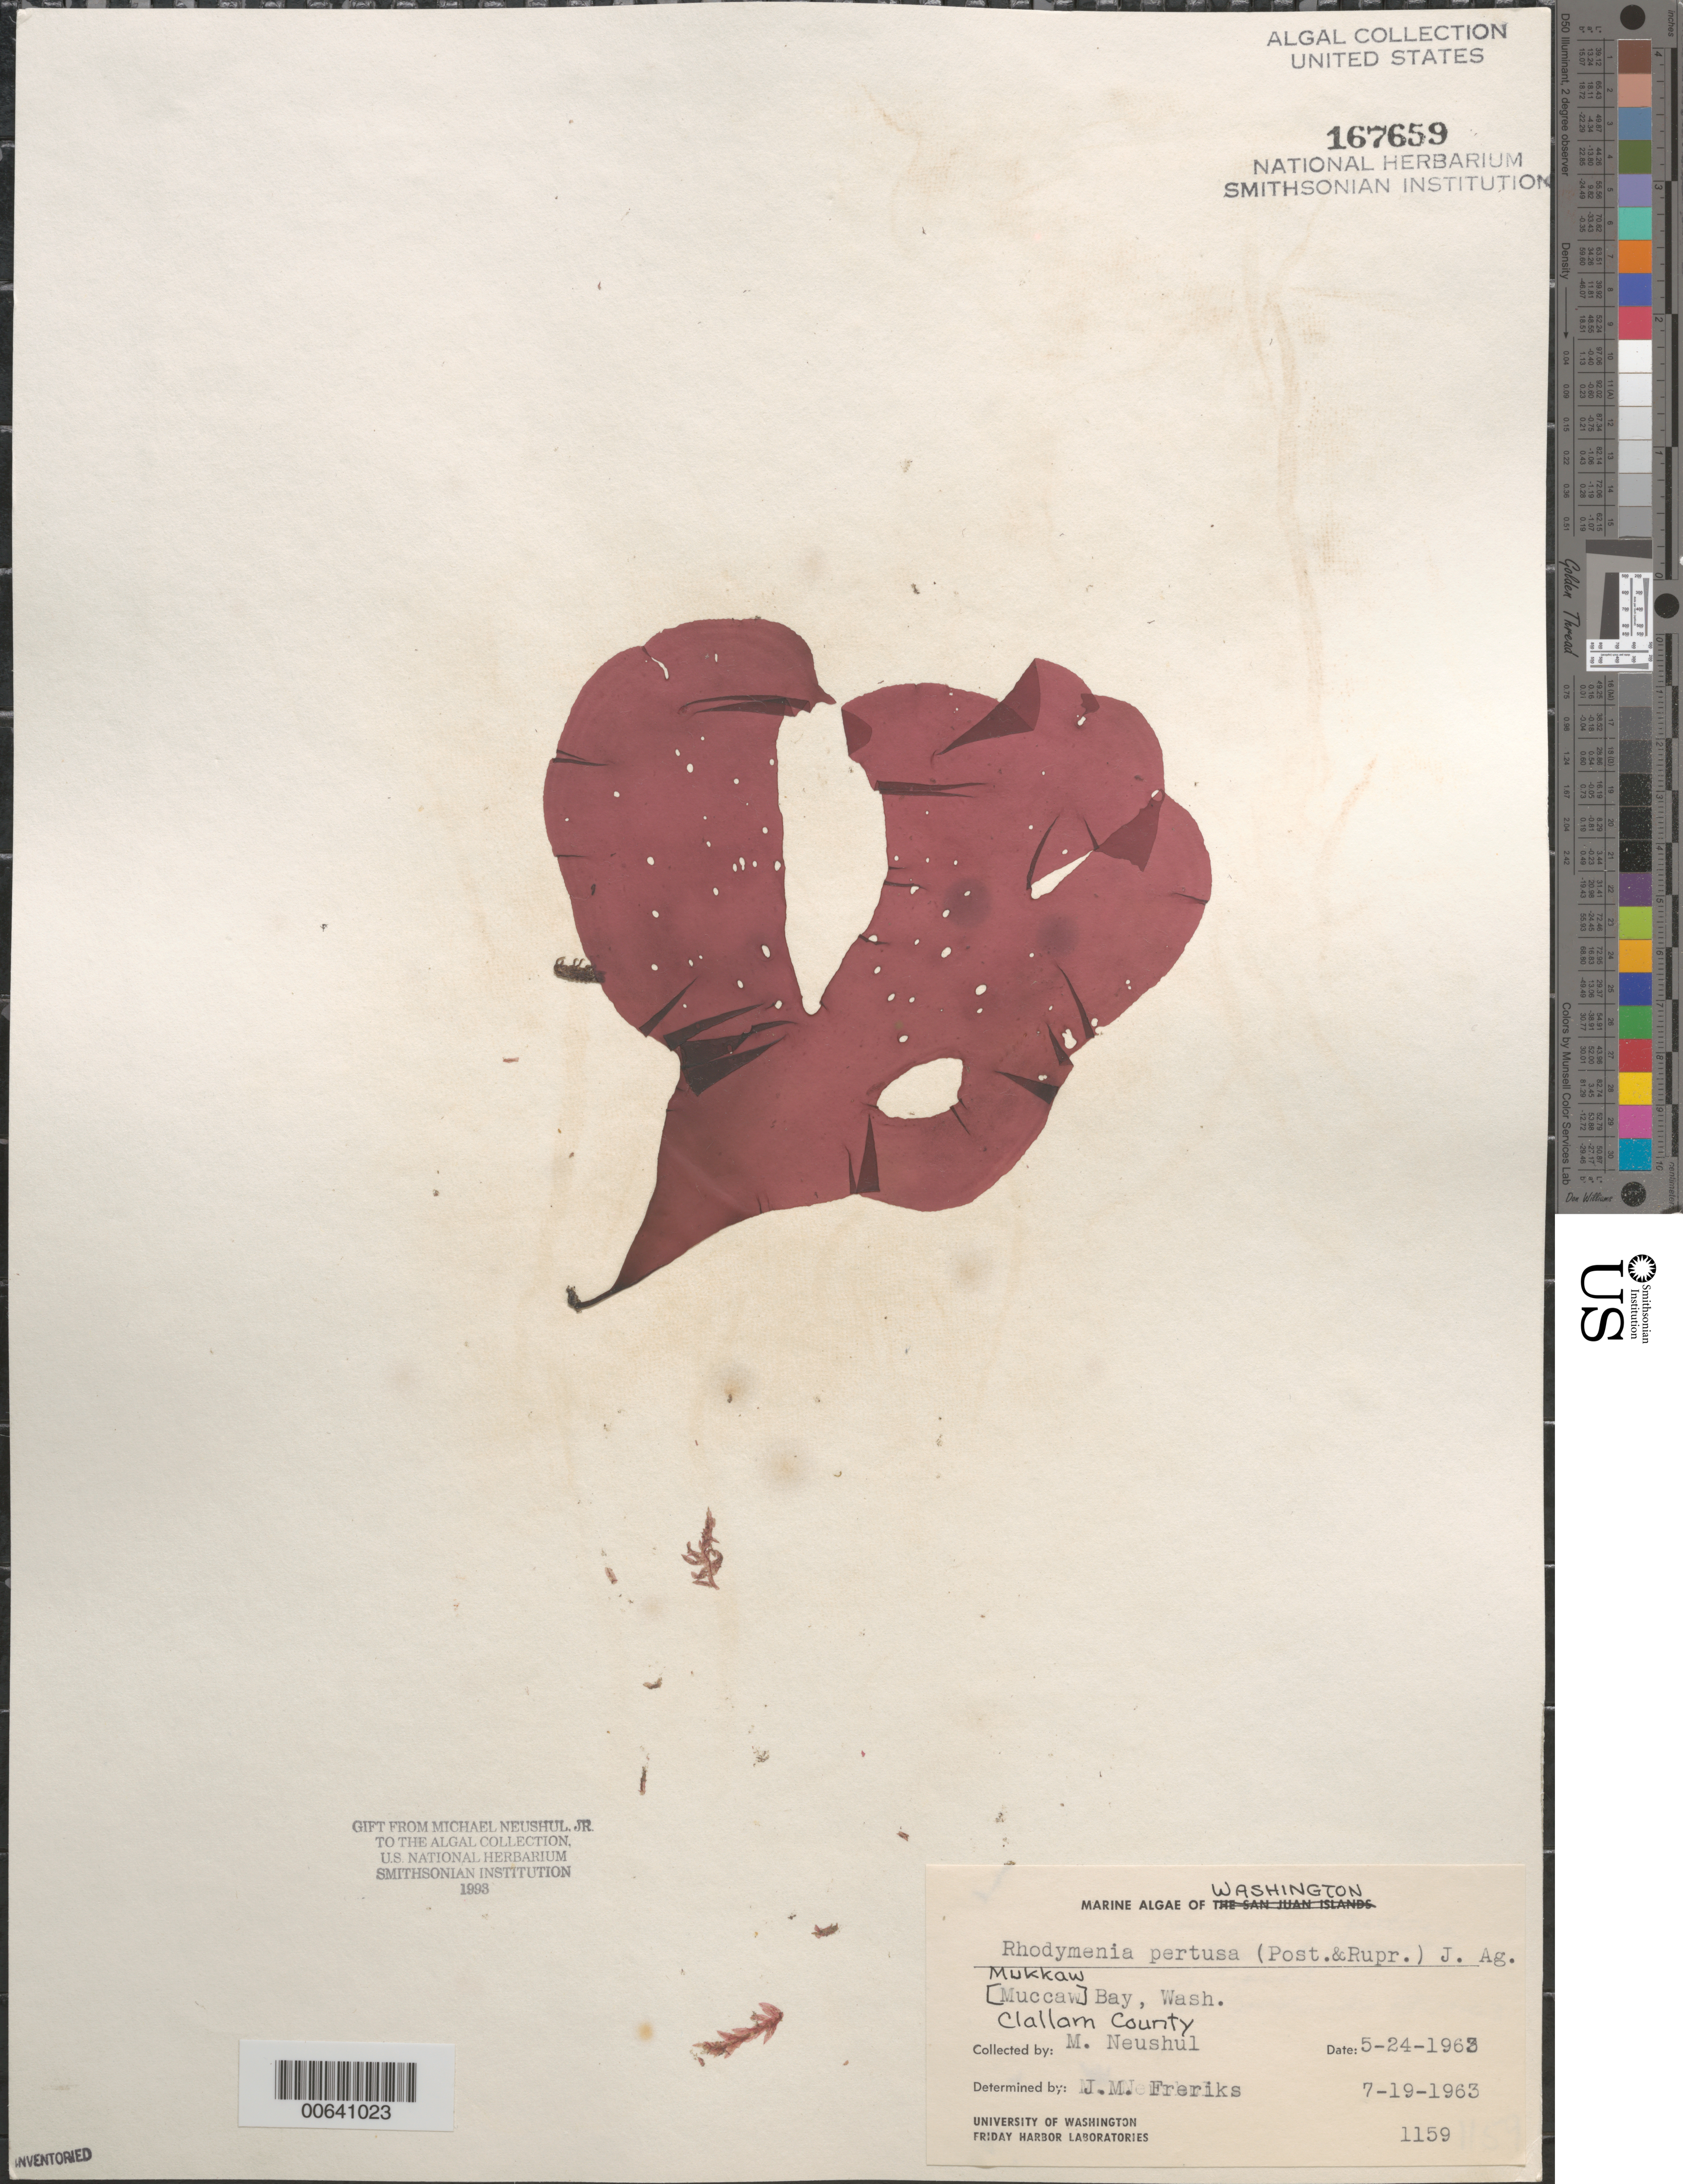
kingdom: Plantae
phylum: Rhodophyta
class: Florideophyceae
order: Rhodymeniales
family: Rhodymeniaceae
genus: Rhodymenia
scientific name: Rhodymenia pertusa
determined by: Freriks, J. M.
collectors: M. Neushul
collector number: Neushul 1159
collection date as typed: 24 May 1963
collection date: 1963-05-24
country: United States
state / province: Washington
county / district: Clallam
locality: Mukkaw Bay (Muccaw Bay)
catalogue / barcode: US 167659